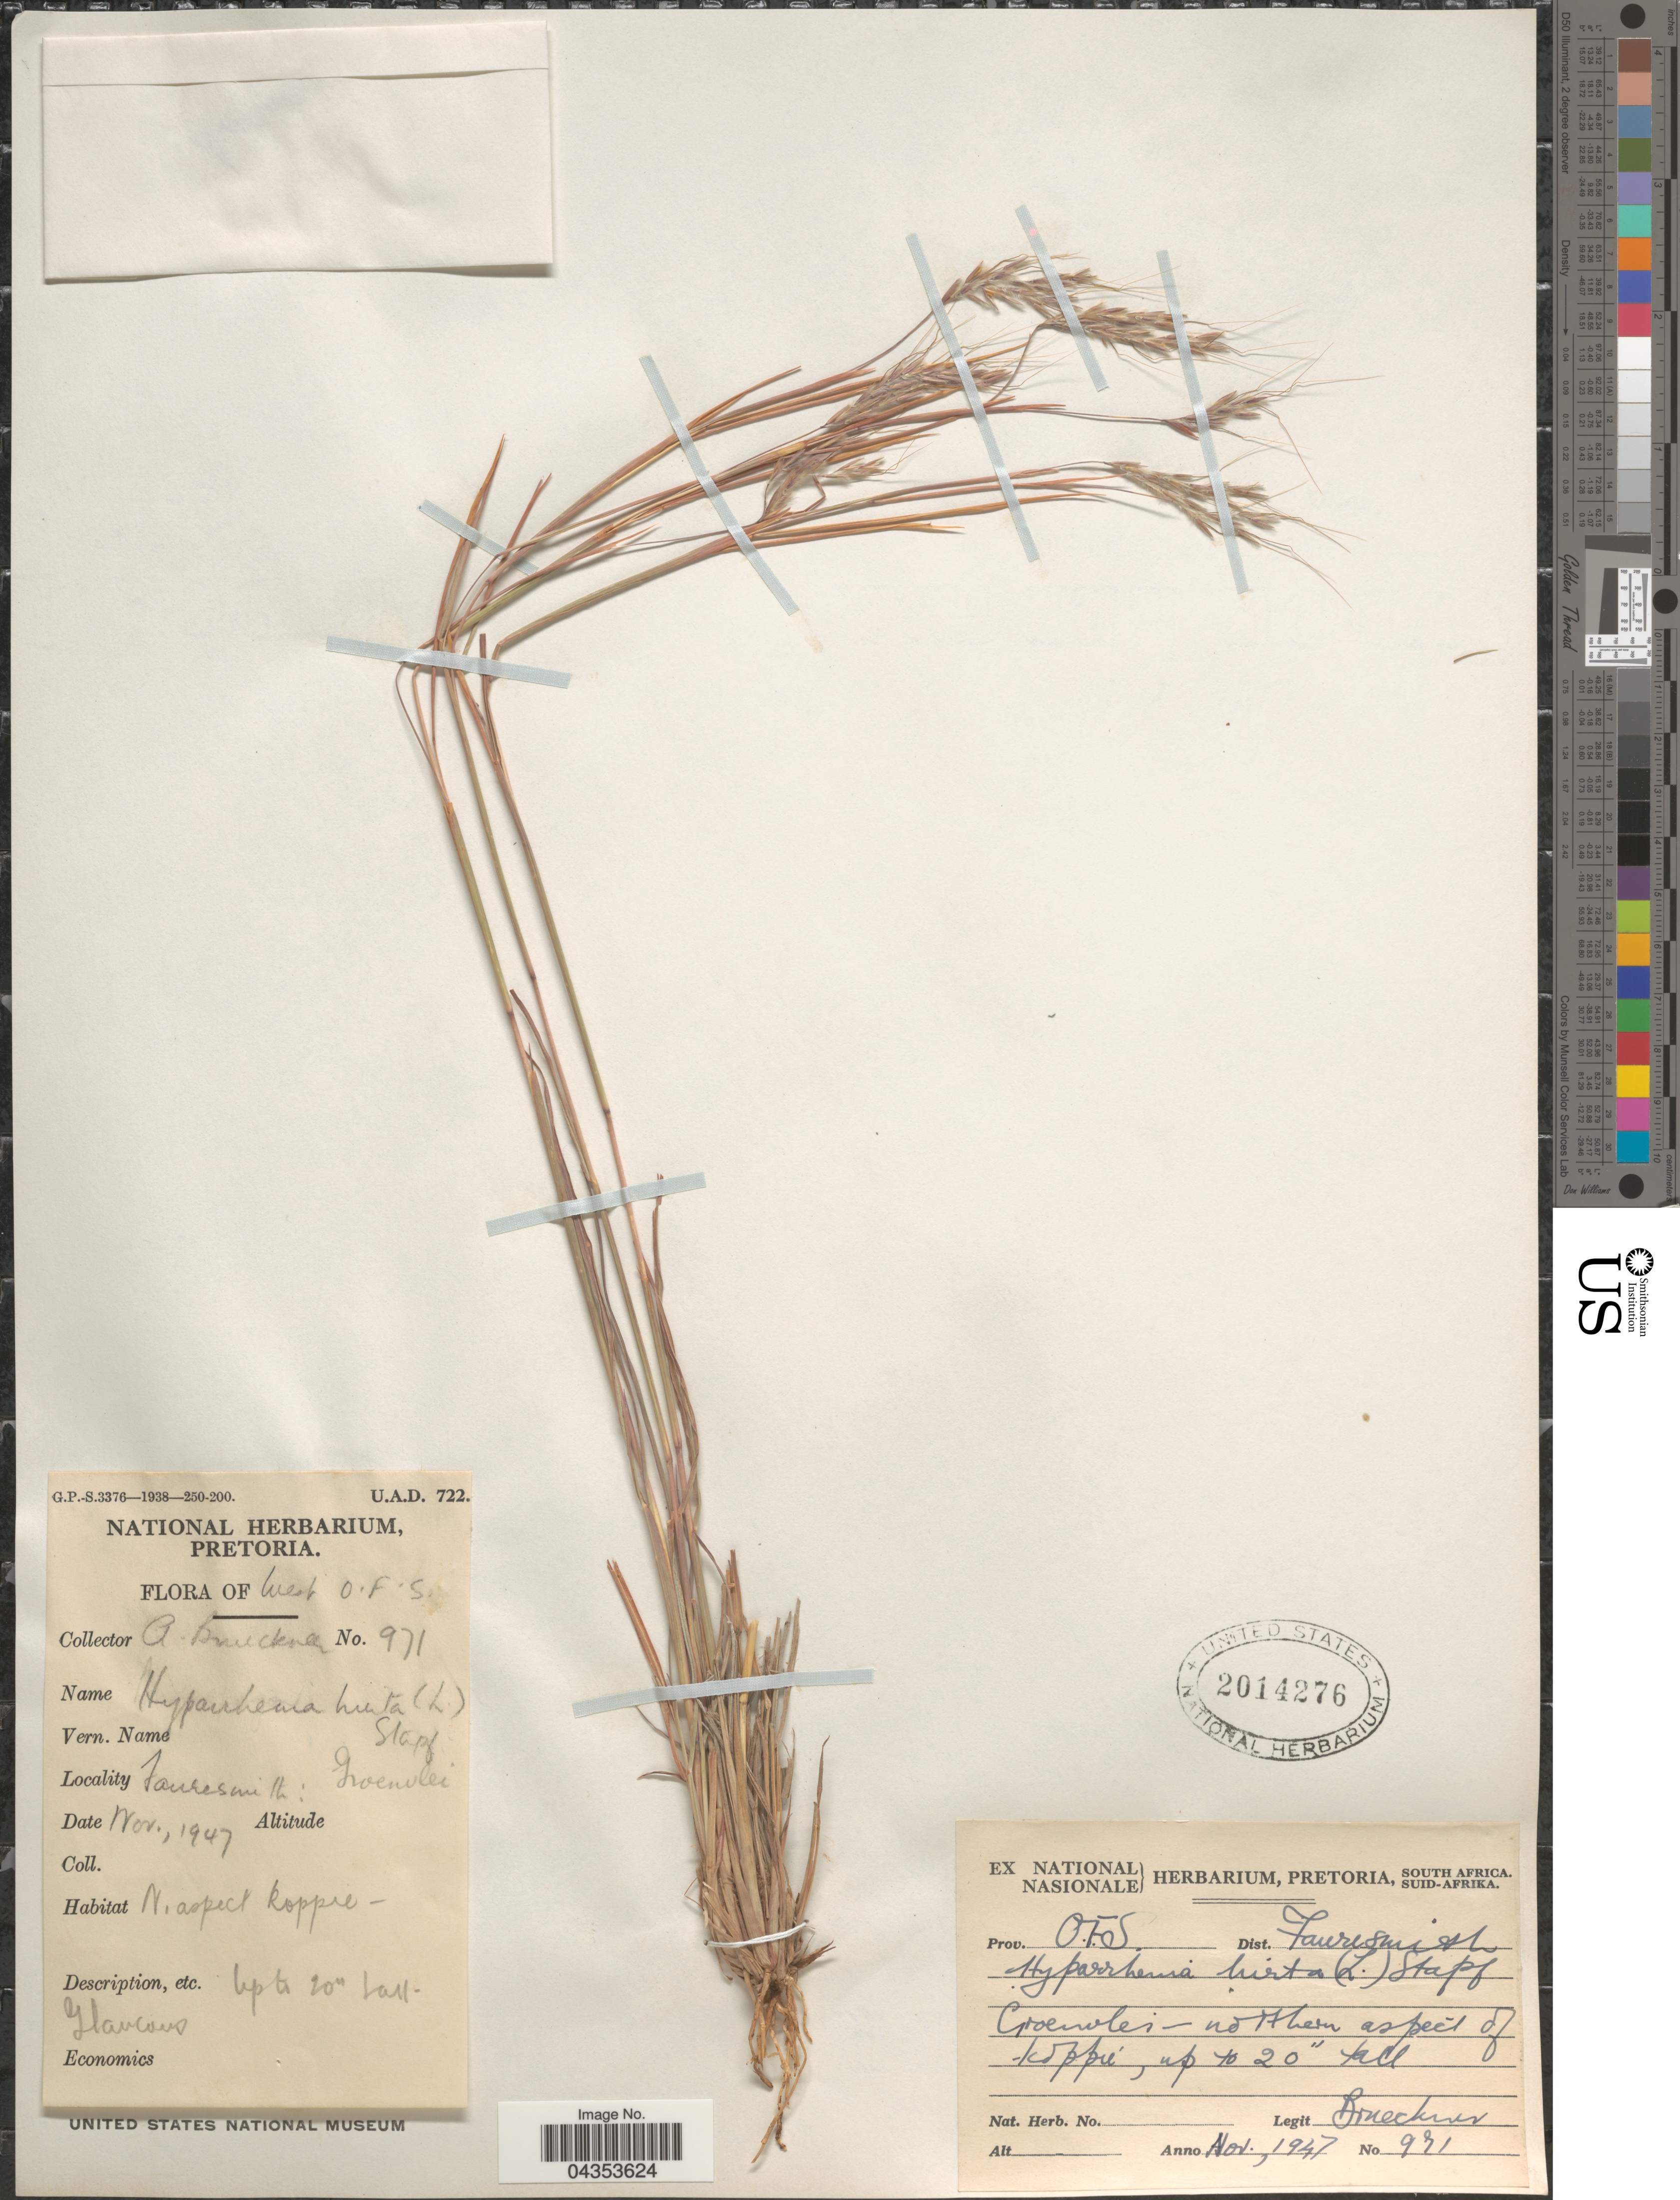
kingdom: Plantae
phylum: Tracheophyta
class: Liliopsida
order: Poales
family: Poaceae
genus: Hyparrhenia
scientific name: Hyparrhenia hirta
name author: (L.) Stapf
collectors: A. Brueckner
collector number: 971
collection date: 1947-11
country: South Africa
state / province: Free State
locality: West O.F.S. Dist. Fauresmith, Groenvlei-northern aspect of koppie.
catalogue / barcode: US 2014276